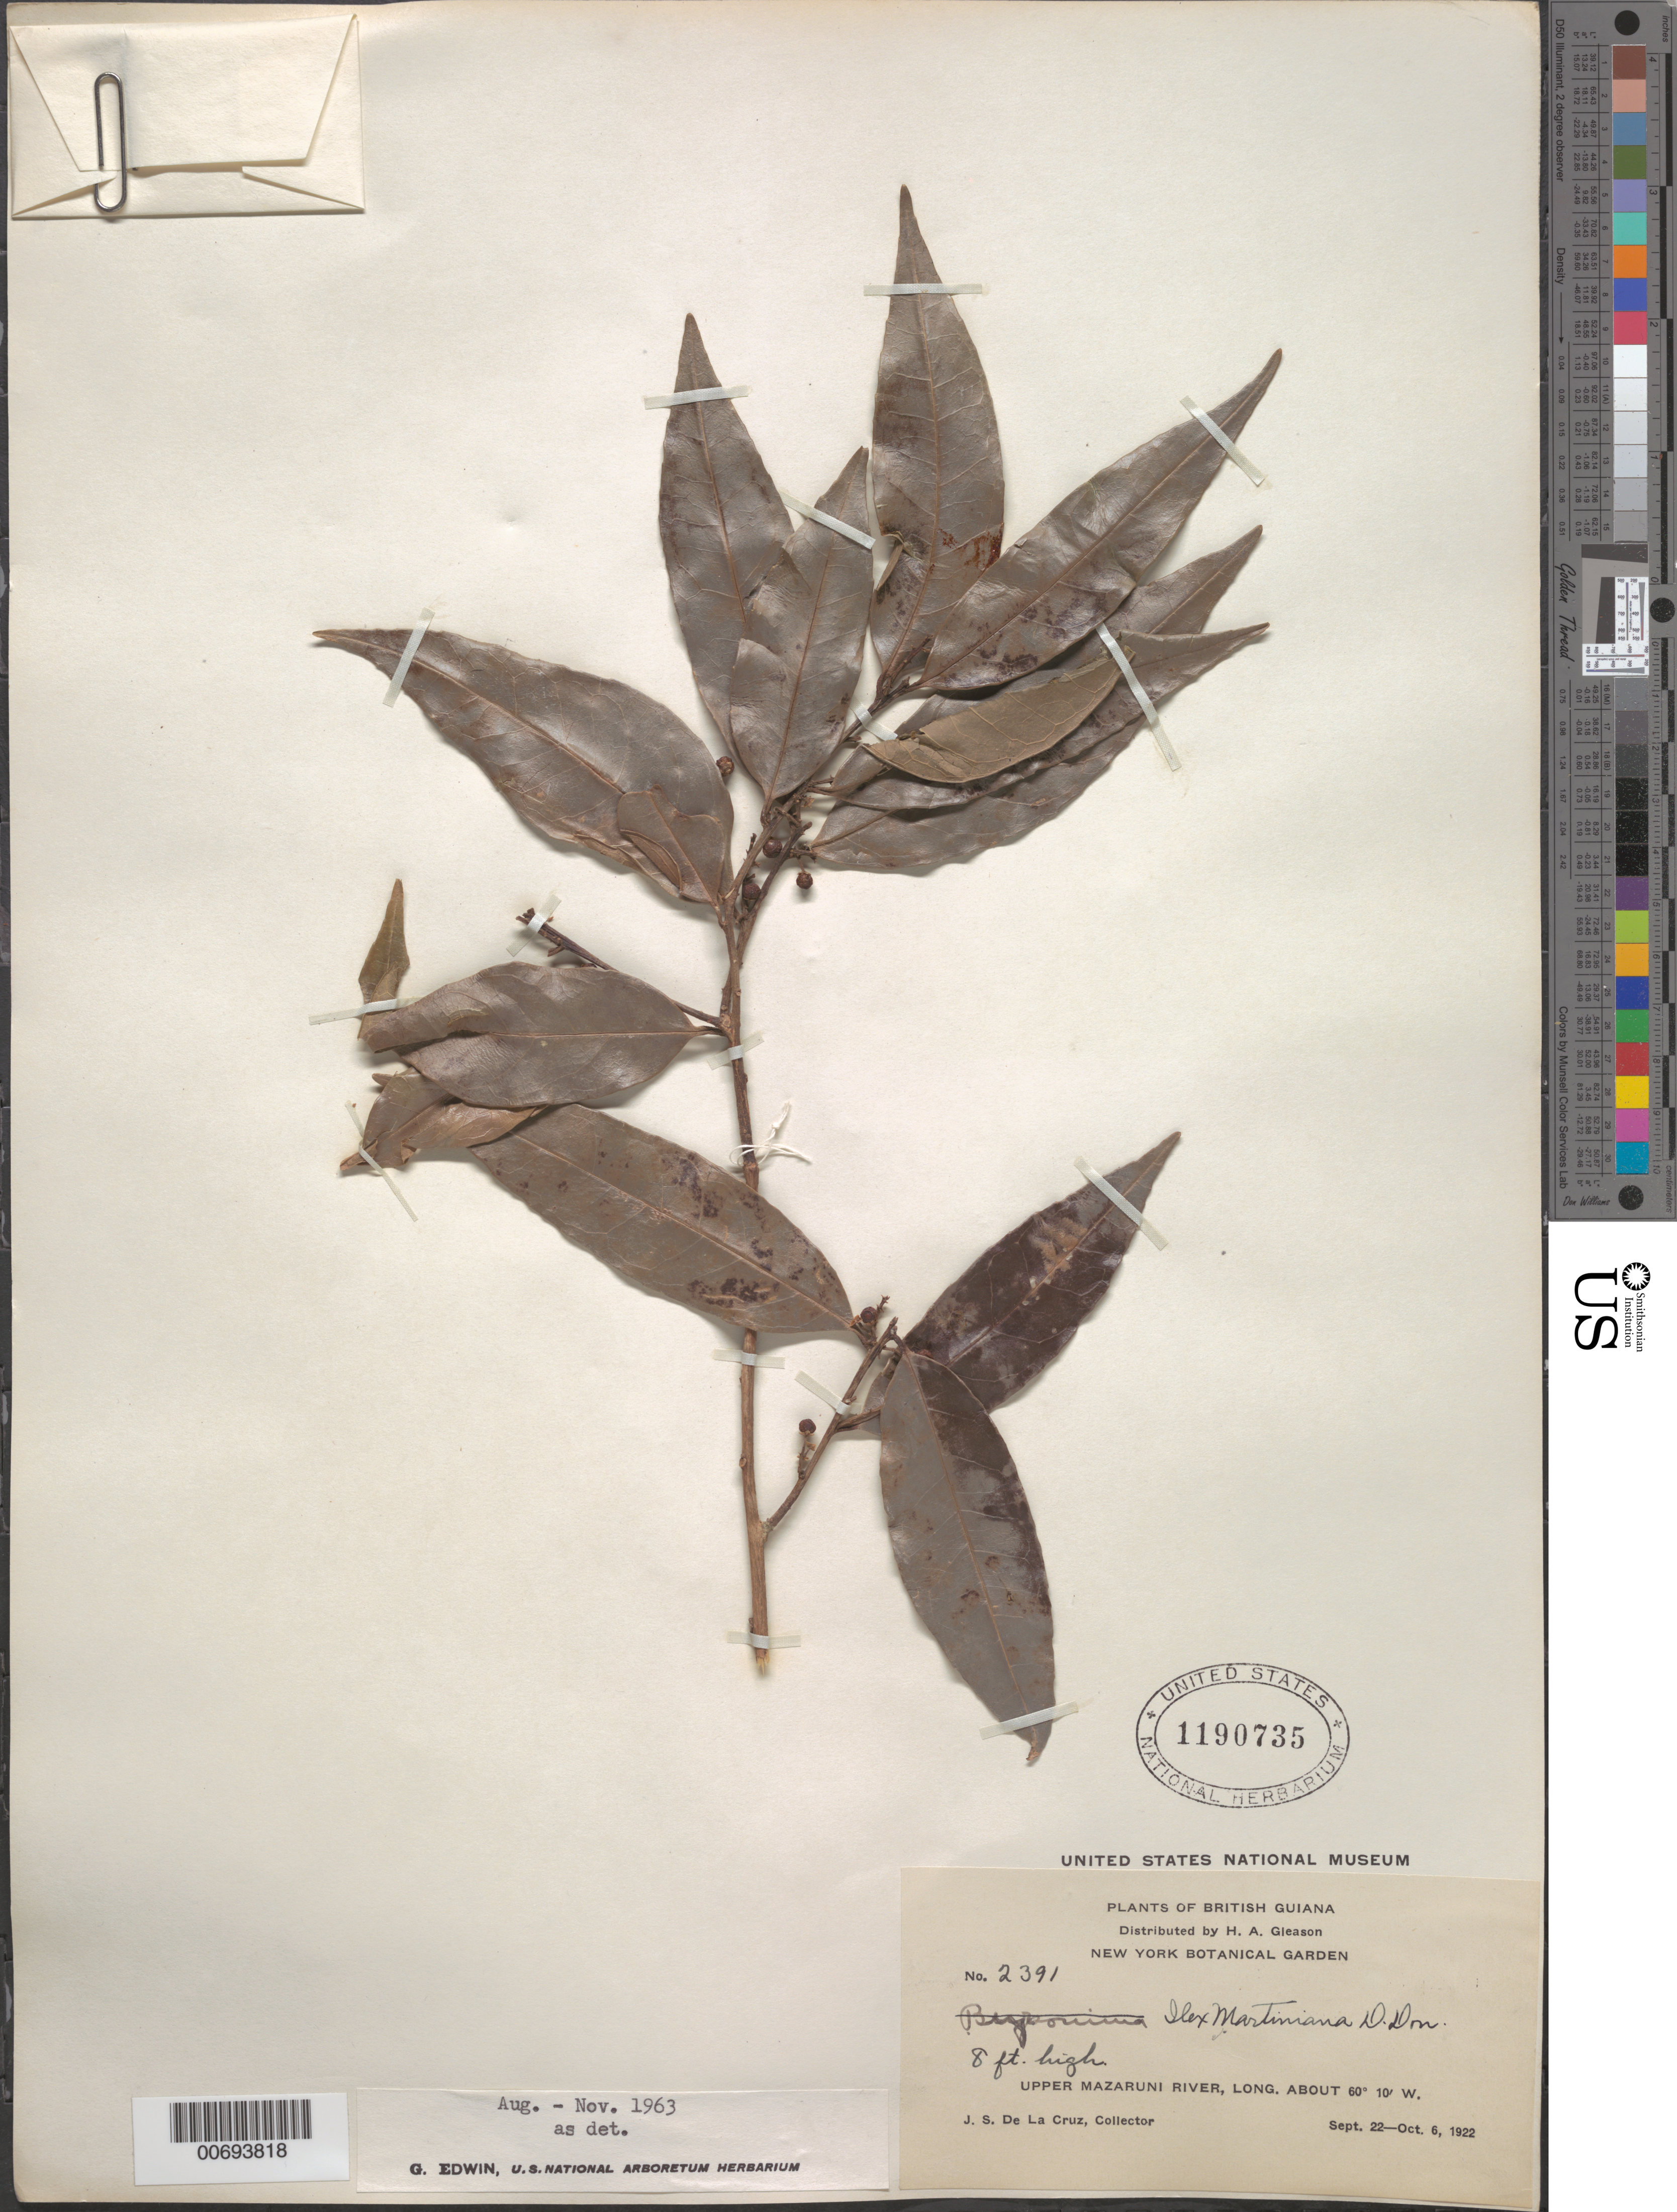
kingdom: Plantae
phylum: Tracheophyta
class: Magnoliopsida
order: Aquifoliales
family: Aquifoliaceae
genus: Ilex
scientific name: Ilex martiniana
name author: D. Don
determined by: Edwin, G.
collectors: J. S. de la Cruz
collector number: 2391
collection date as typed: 22-Sep-22 to 6-Oct-22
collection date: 1922-09-22/1922-10-06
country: Guyana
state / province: Cuyuni-Mazaruni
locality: Upper Mazaruni R.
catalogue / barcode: US 1190735